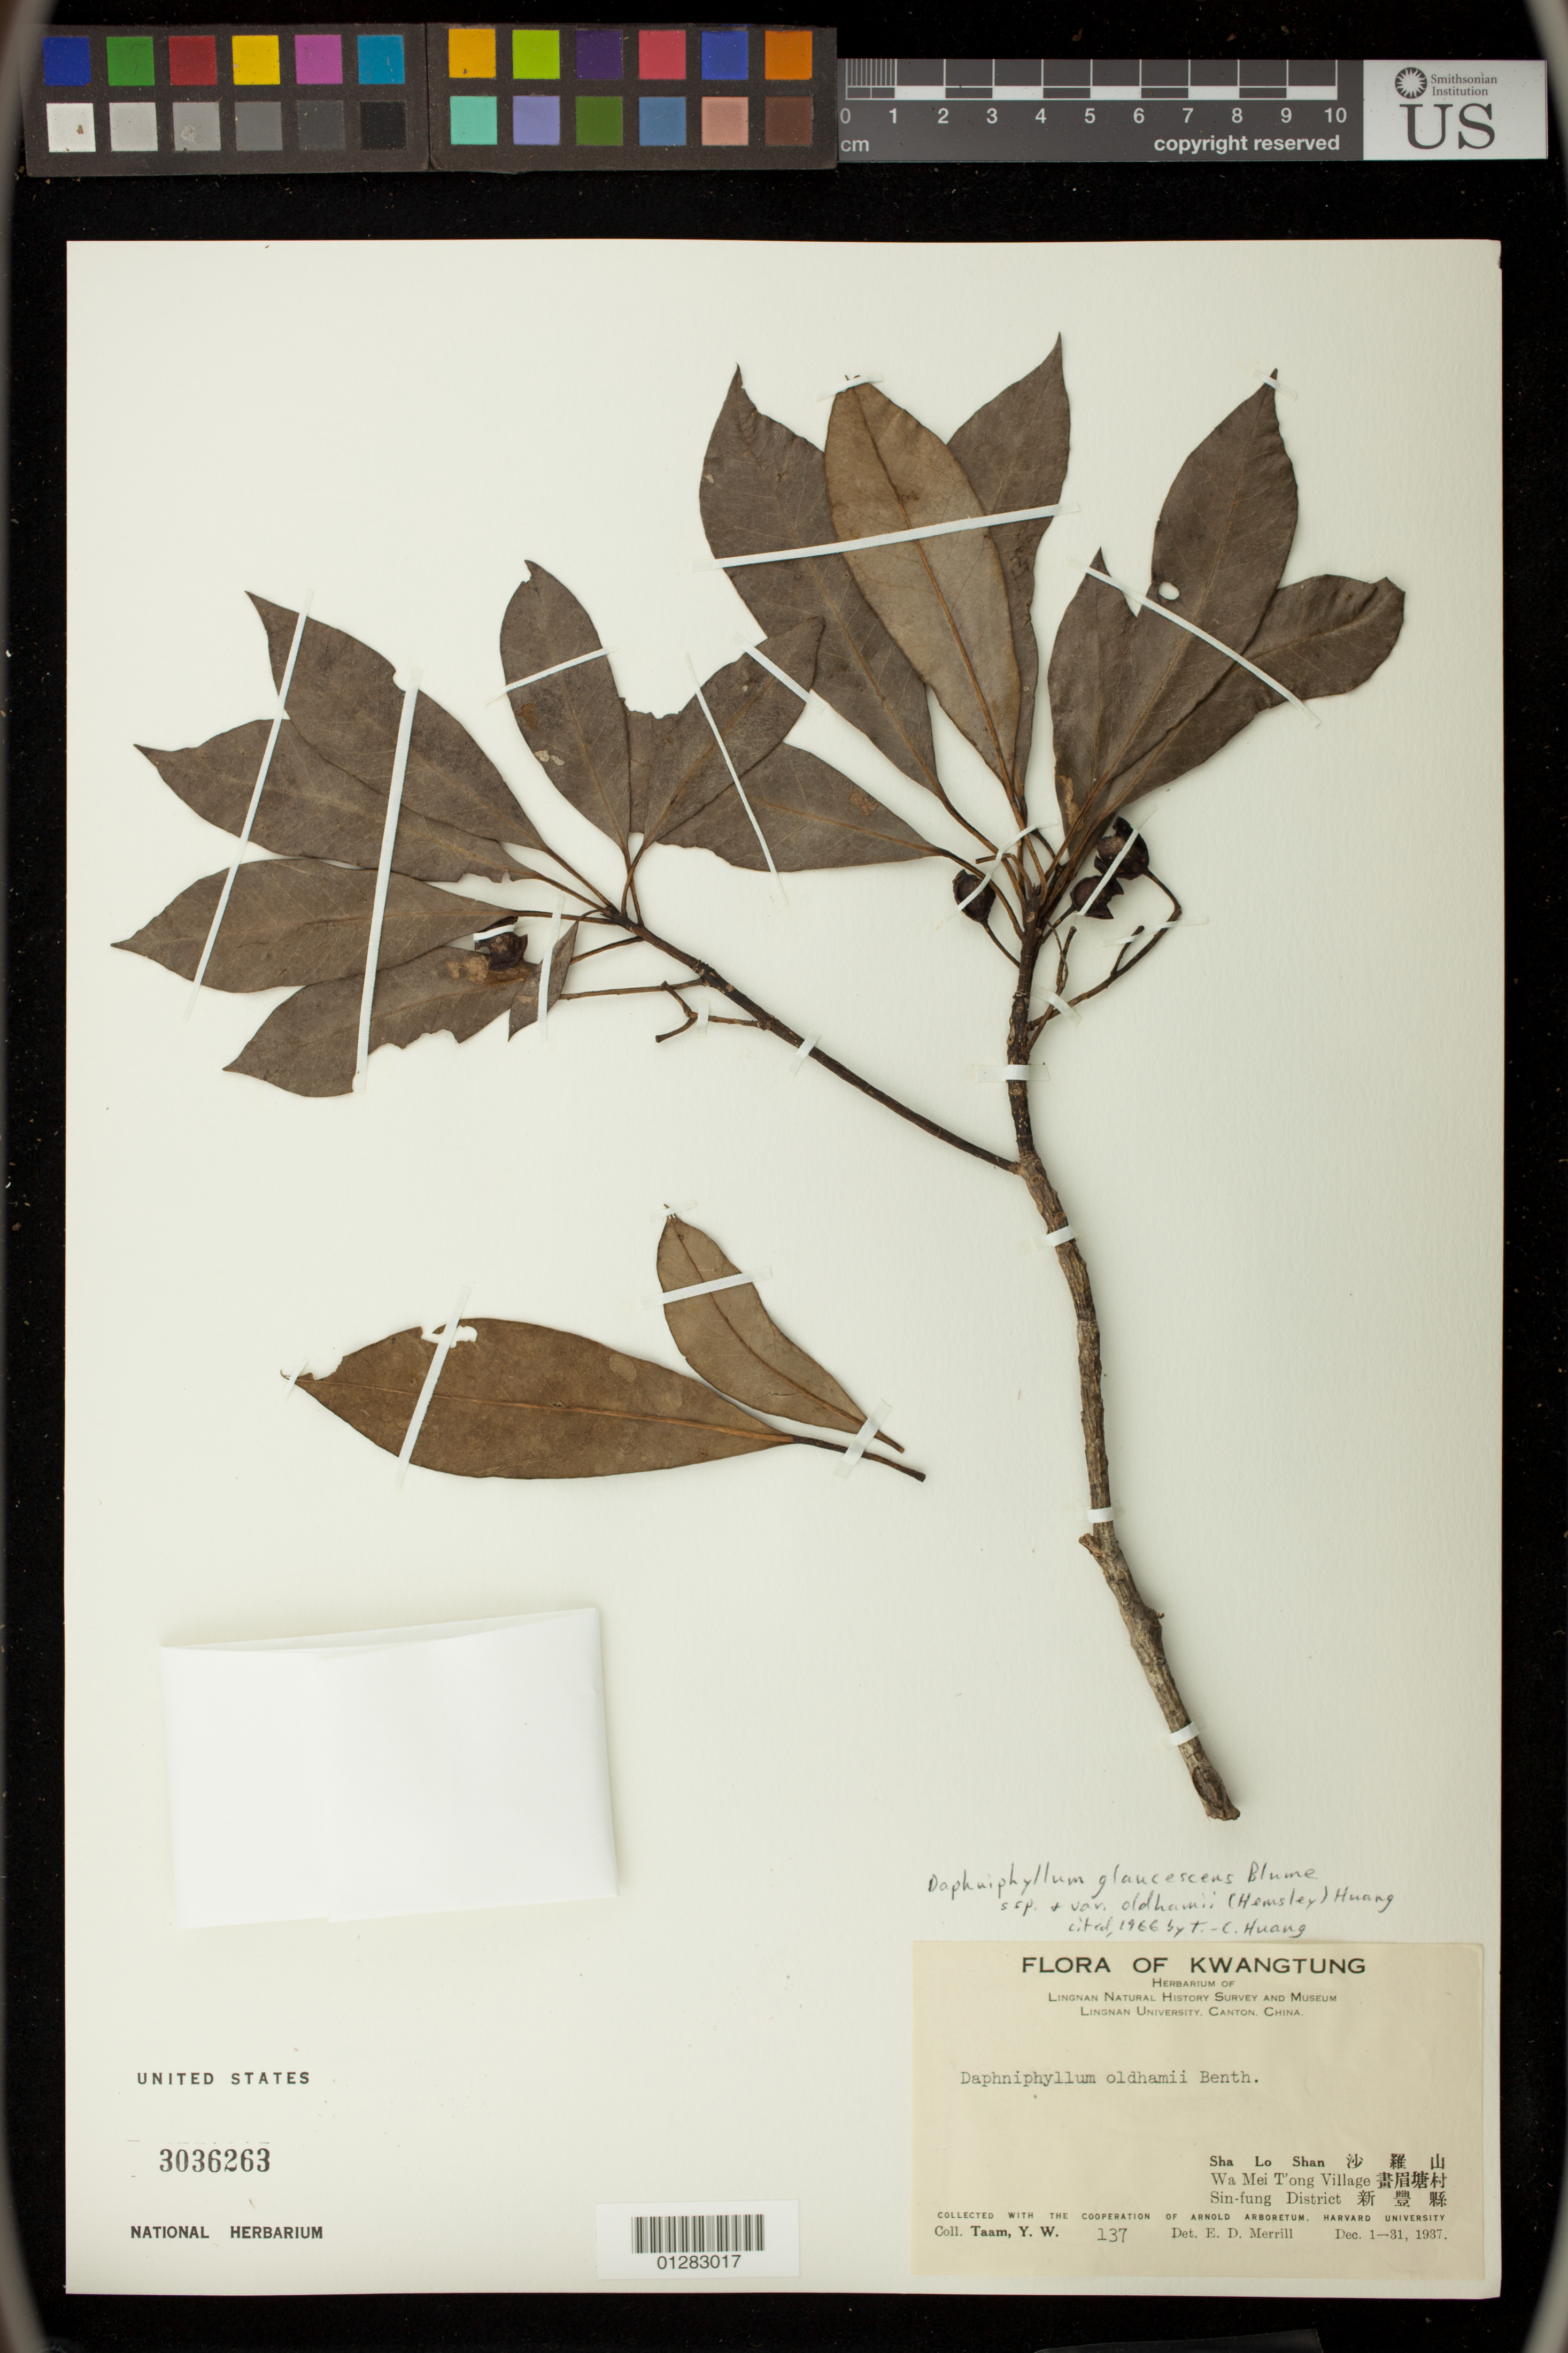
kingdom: Plantae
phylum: Tracheophyta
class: Magnoliopsida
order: Saxifragales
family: Daphniphyllaceae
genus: Daphniphyllum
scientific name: Daphniphyllum glaucescens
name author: Blume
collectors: Y. W. Taam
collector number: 137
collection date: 1937-12-01/1937-12-31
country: China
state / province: Guangdong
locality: Sha Lo Shan, Wa Mei T'ong Village, Sin-fung District, Kwangtung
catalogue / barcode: US 3036263